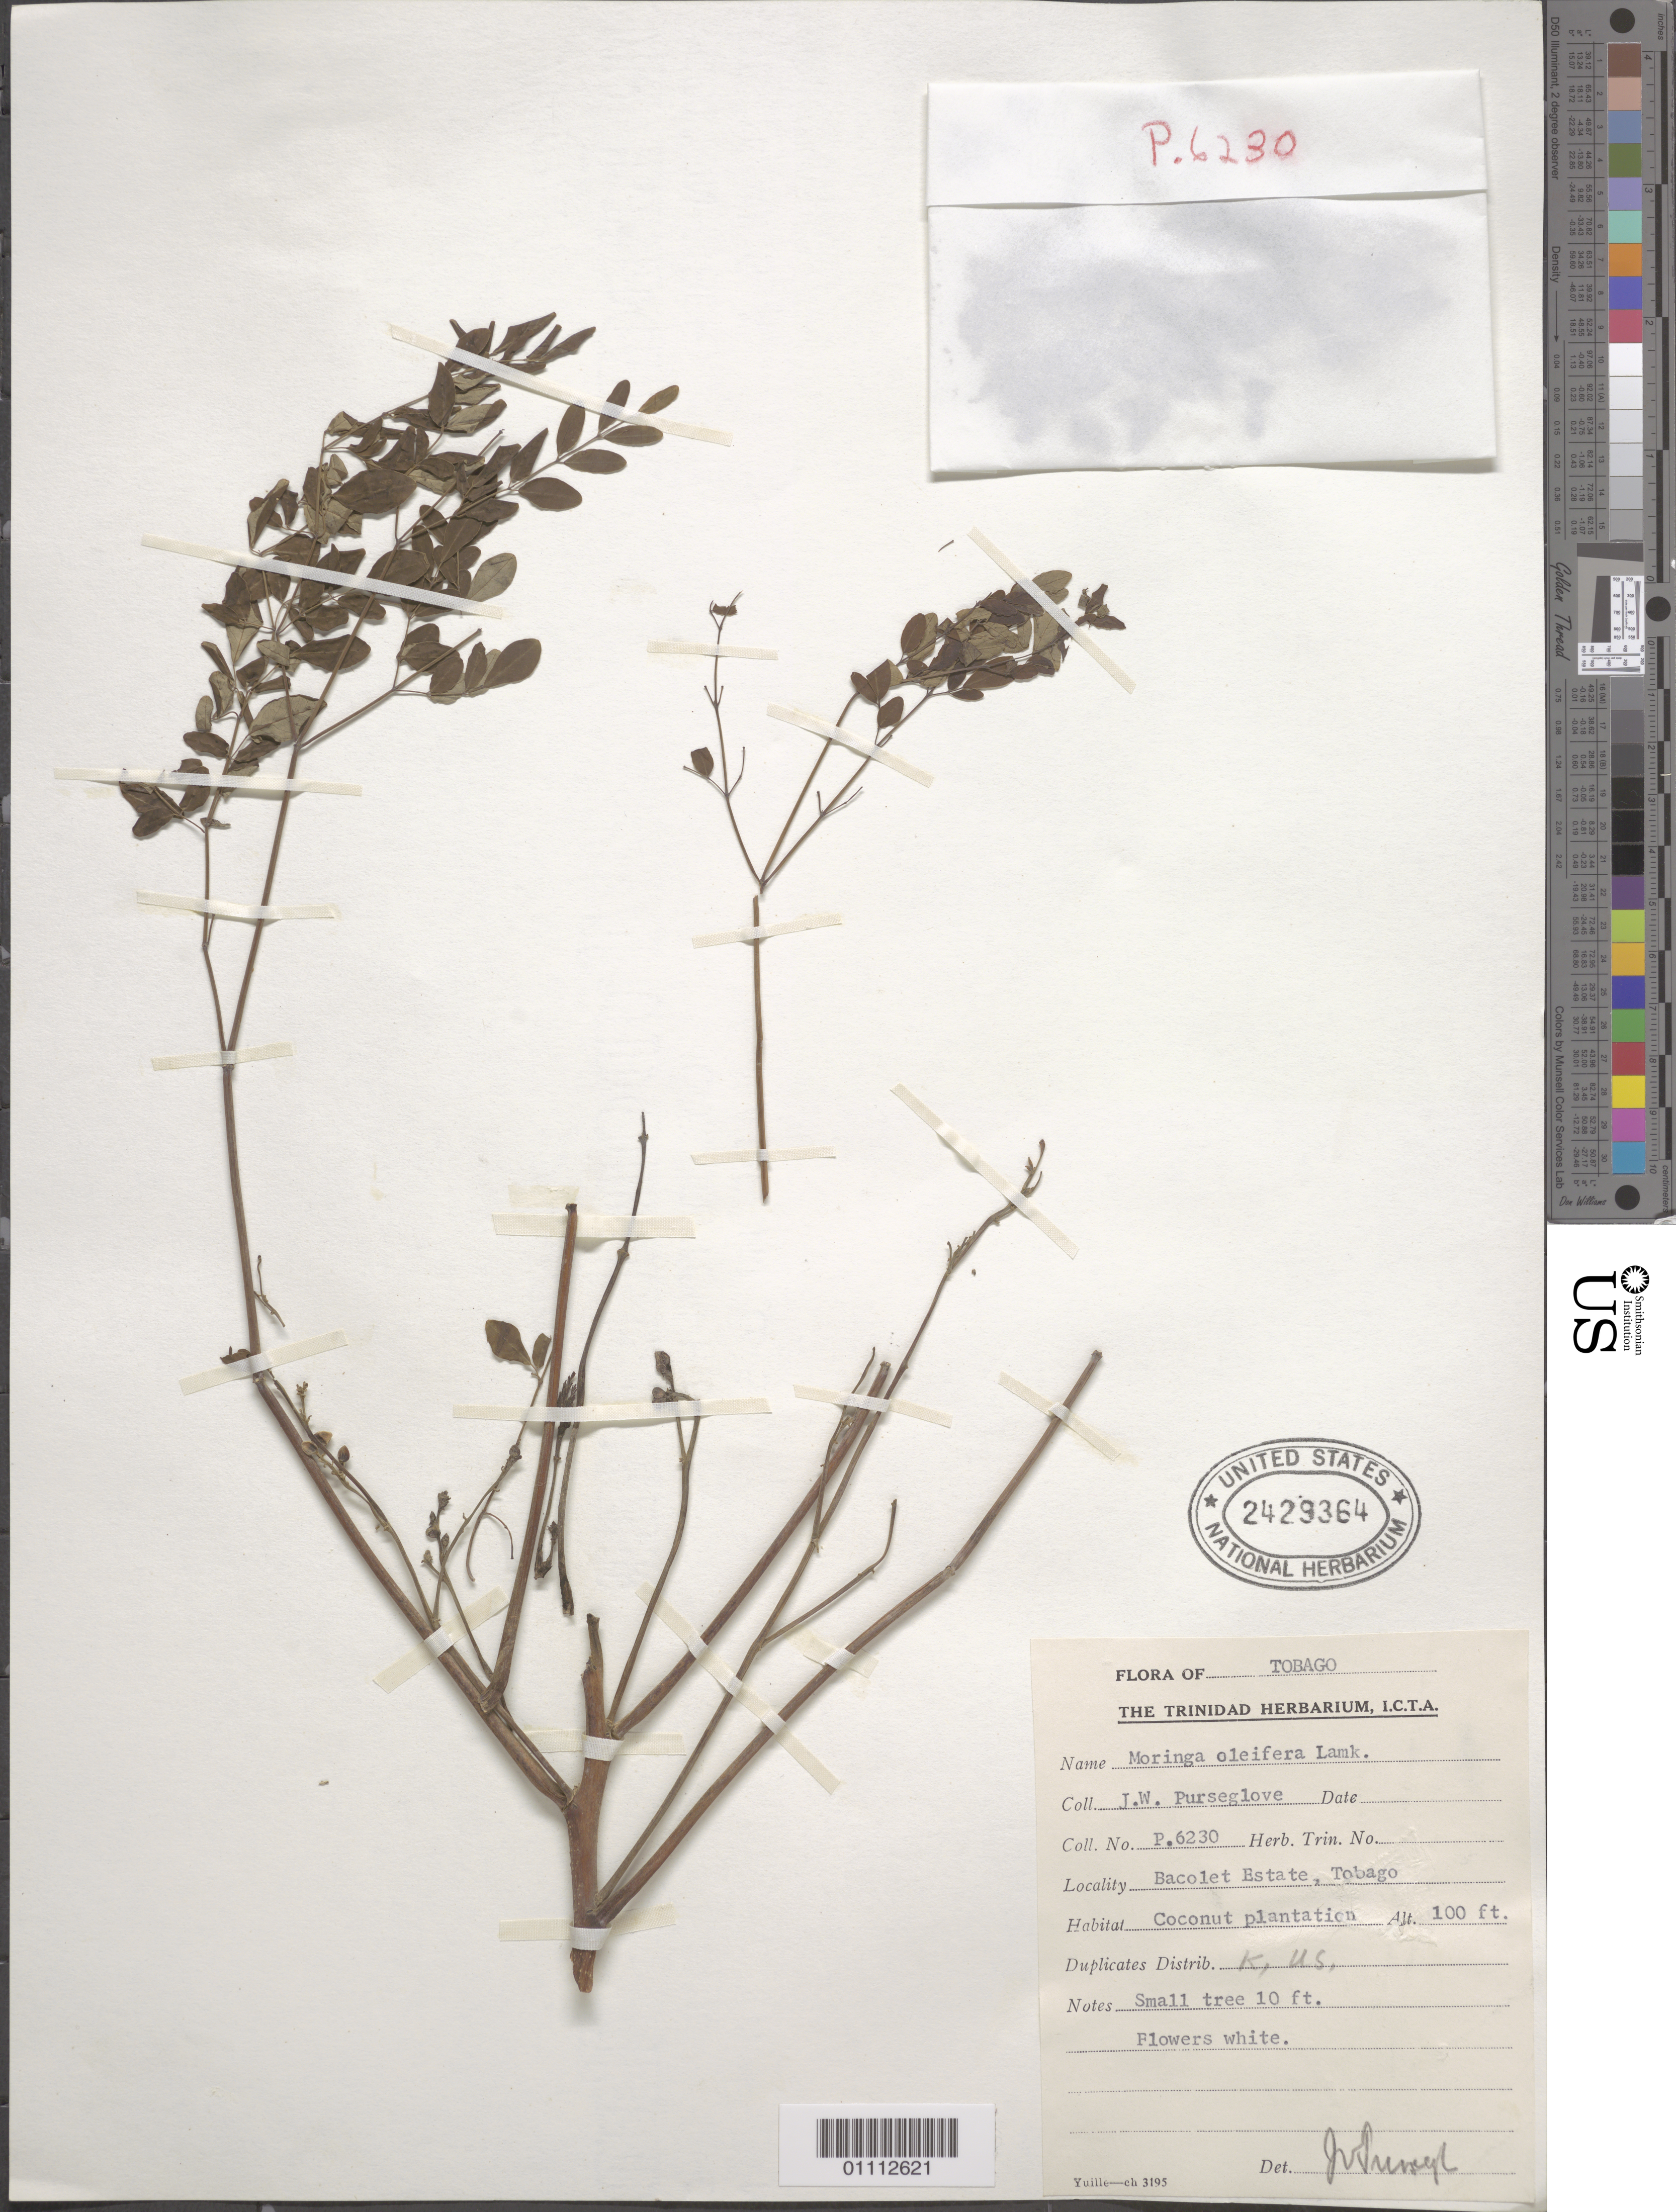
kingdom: Plantae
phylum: Tracheophyta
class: Magnoliopsida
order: Brassicales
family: Moringaceae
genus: Moringa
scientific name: Moringa oleifera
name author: Lam.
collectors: J. Purseglove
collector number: P. 6230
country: Trinidad and Tobago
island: Tobago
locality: Bacolet estate. Habitat: Coconut plantation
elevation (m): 30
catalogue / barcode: US 2429364